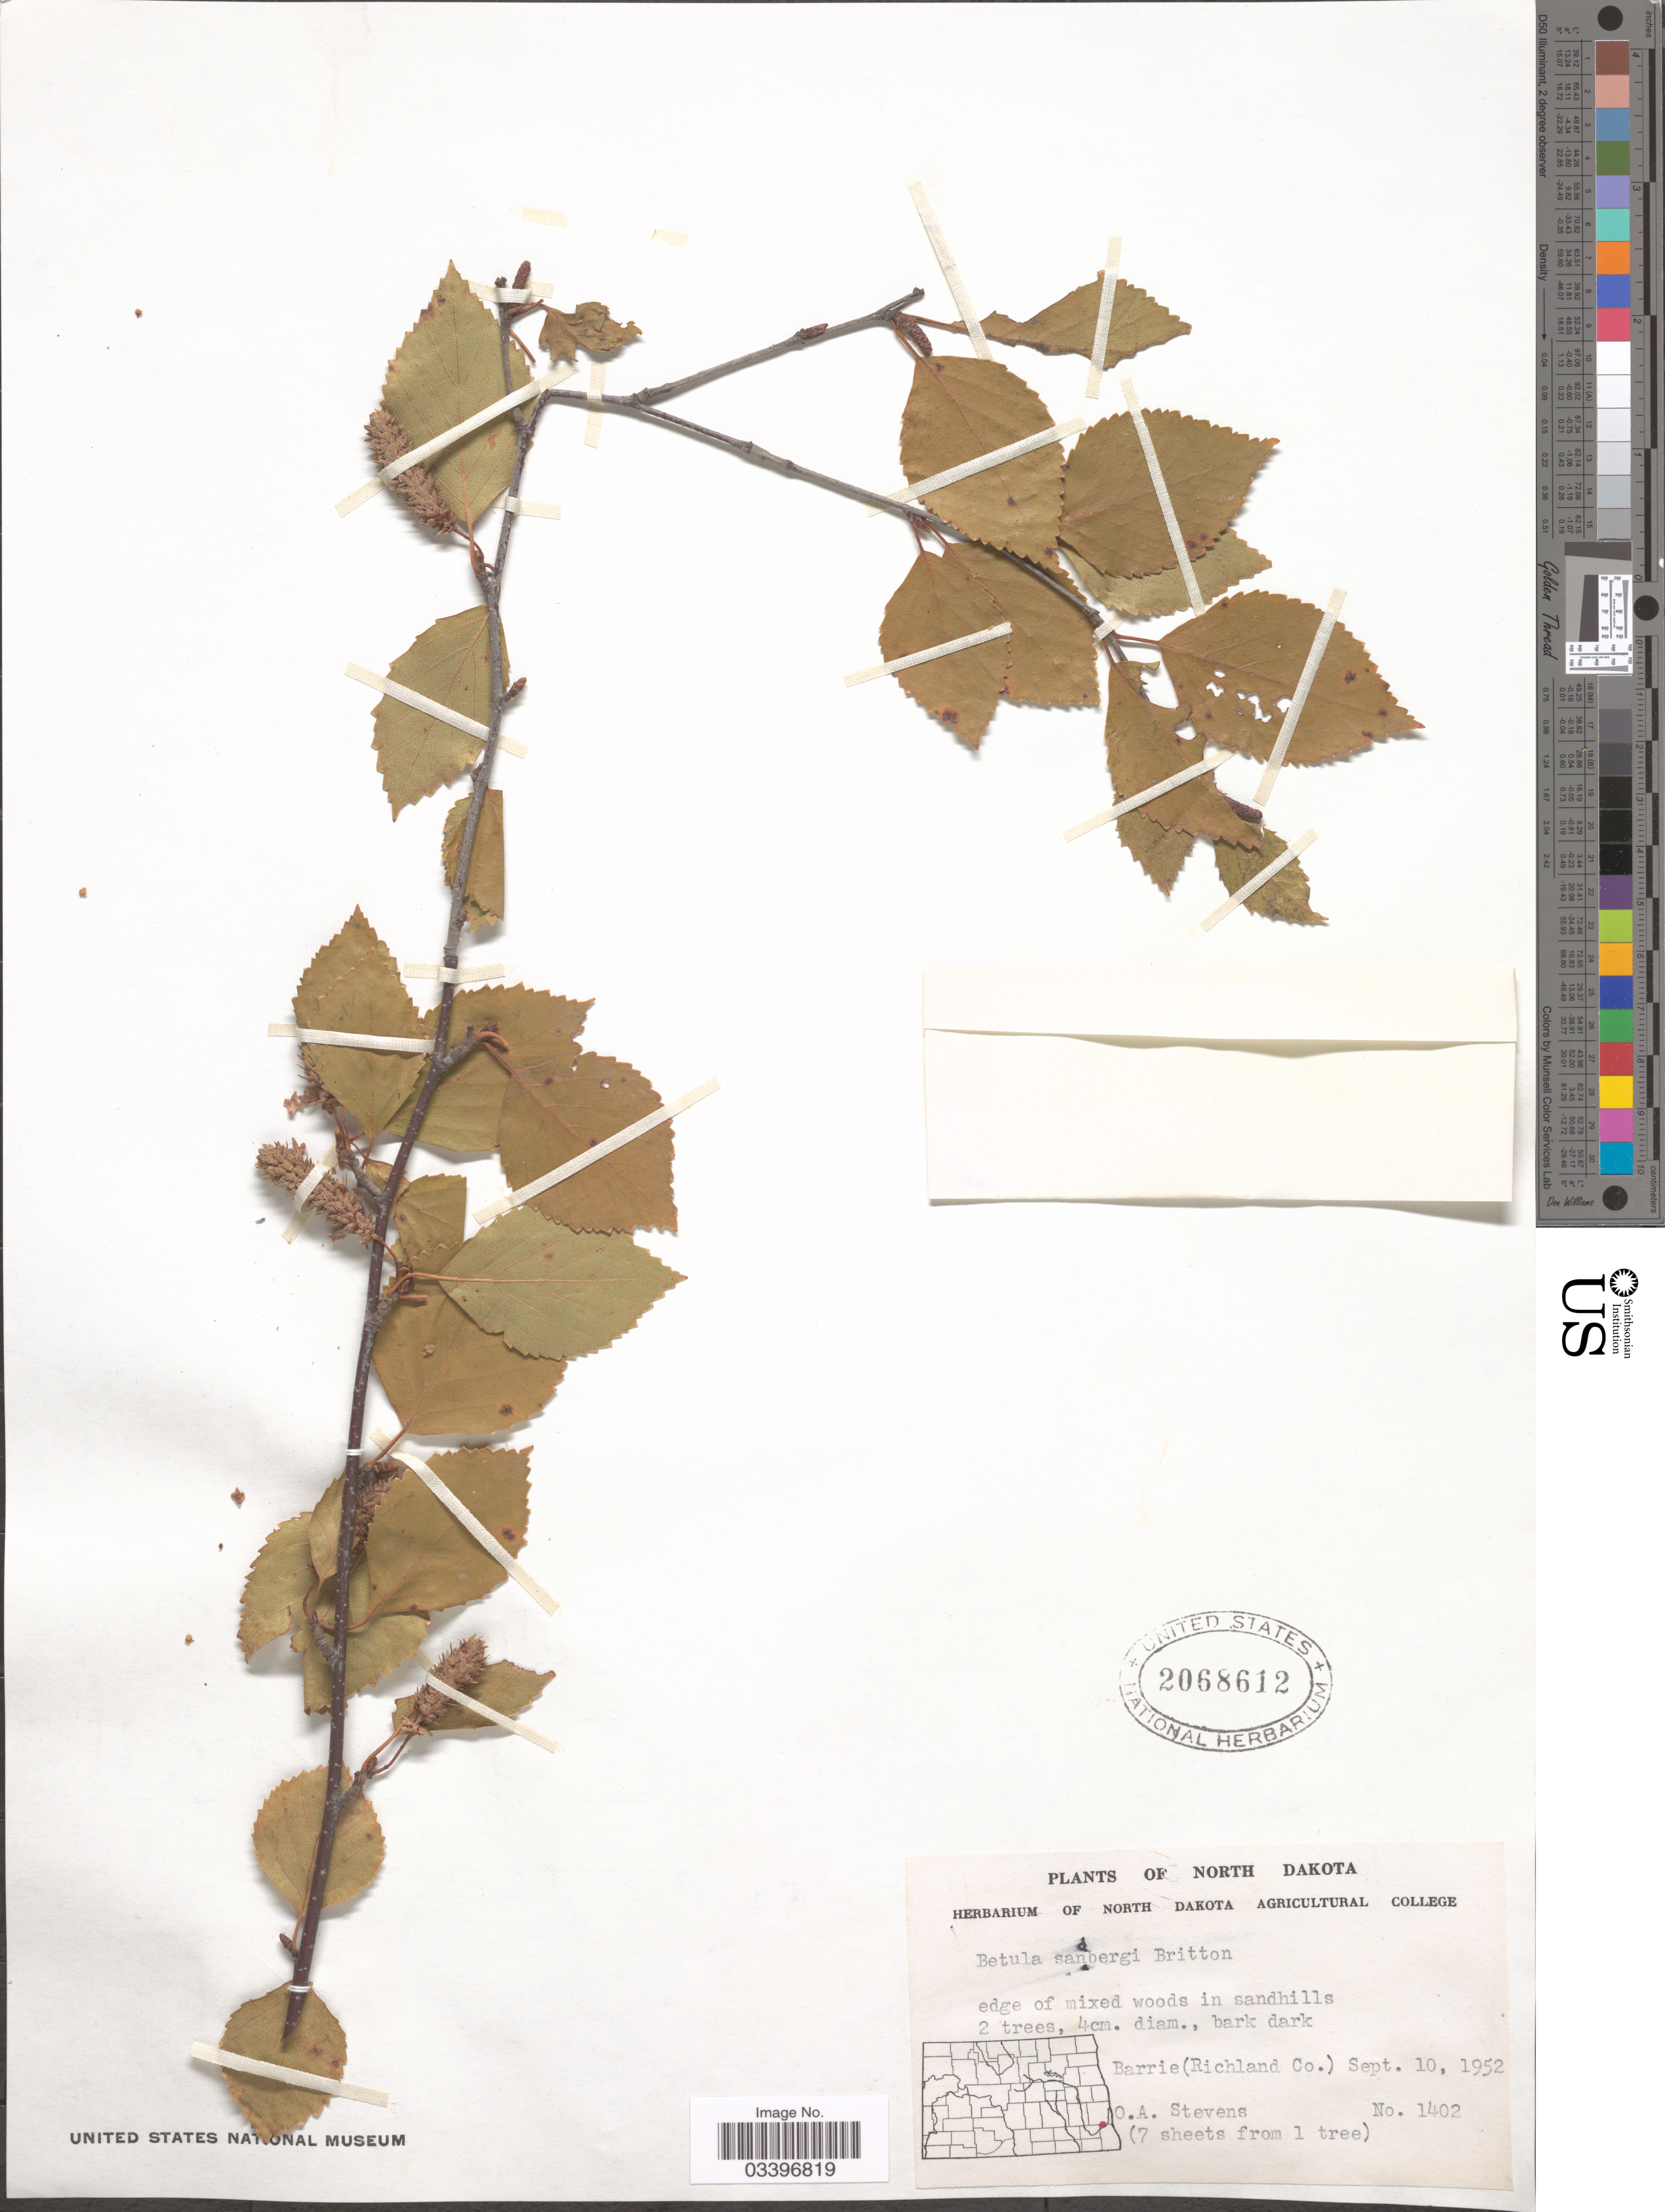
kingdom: Plantae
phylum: Tracheophyta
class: Magnoliopsida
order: Fagales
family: Betulaceae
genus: Betula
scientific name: Betula x sandbergii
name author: Britton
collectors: O. A. Stevens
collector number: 1402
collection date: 1952-09-10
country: United States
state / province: North Dakota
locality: Barrie (Richland Co).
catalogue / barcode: US 2068612